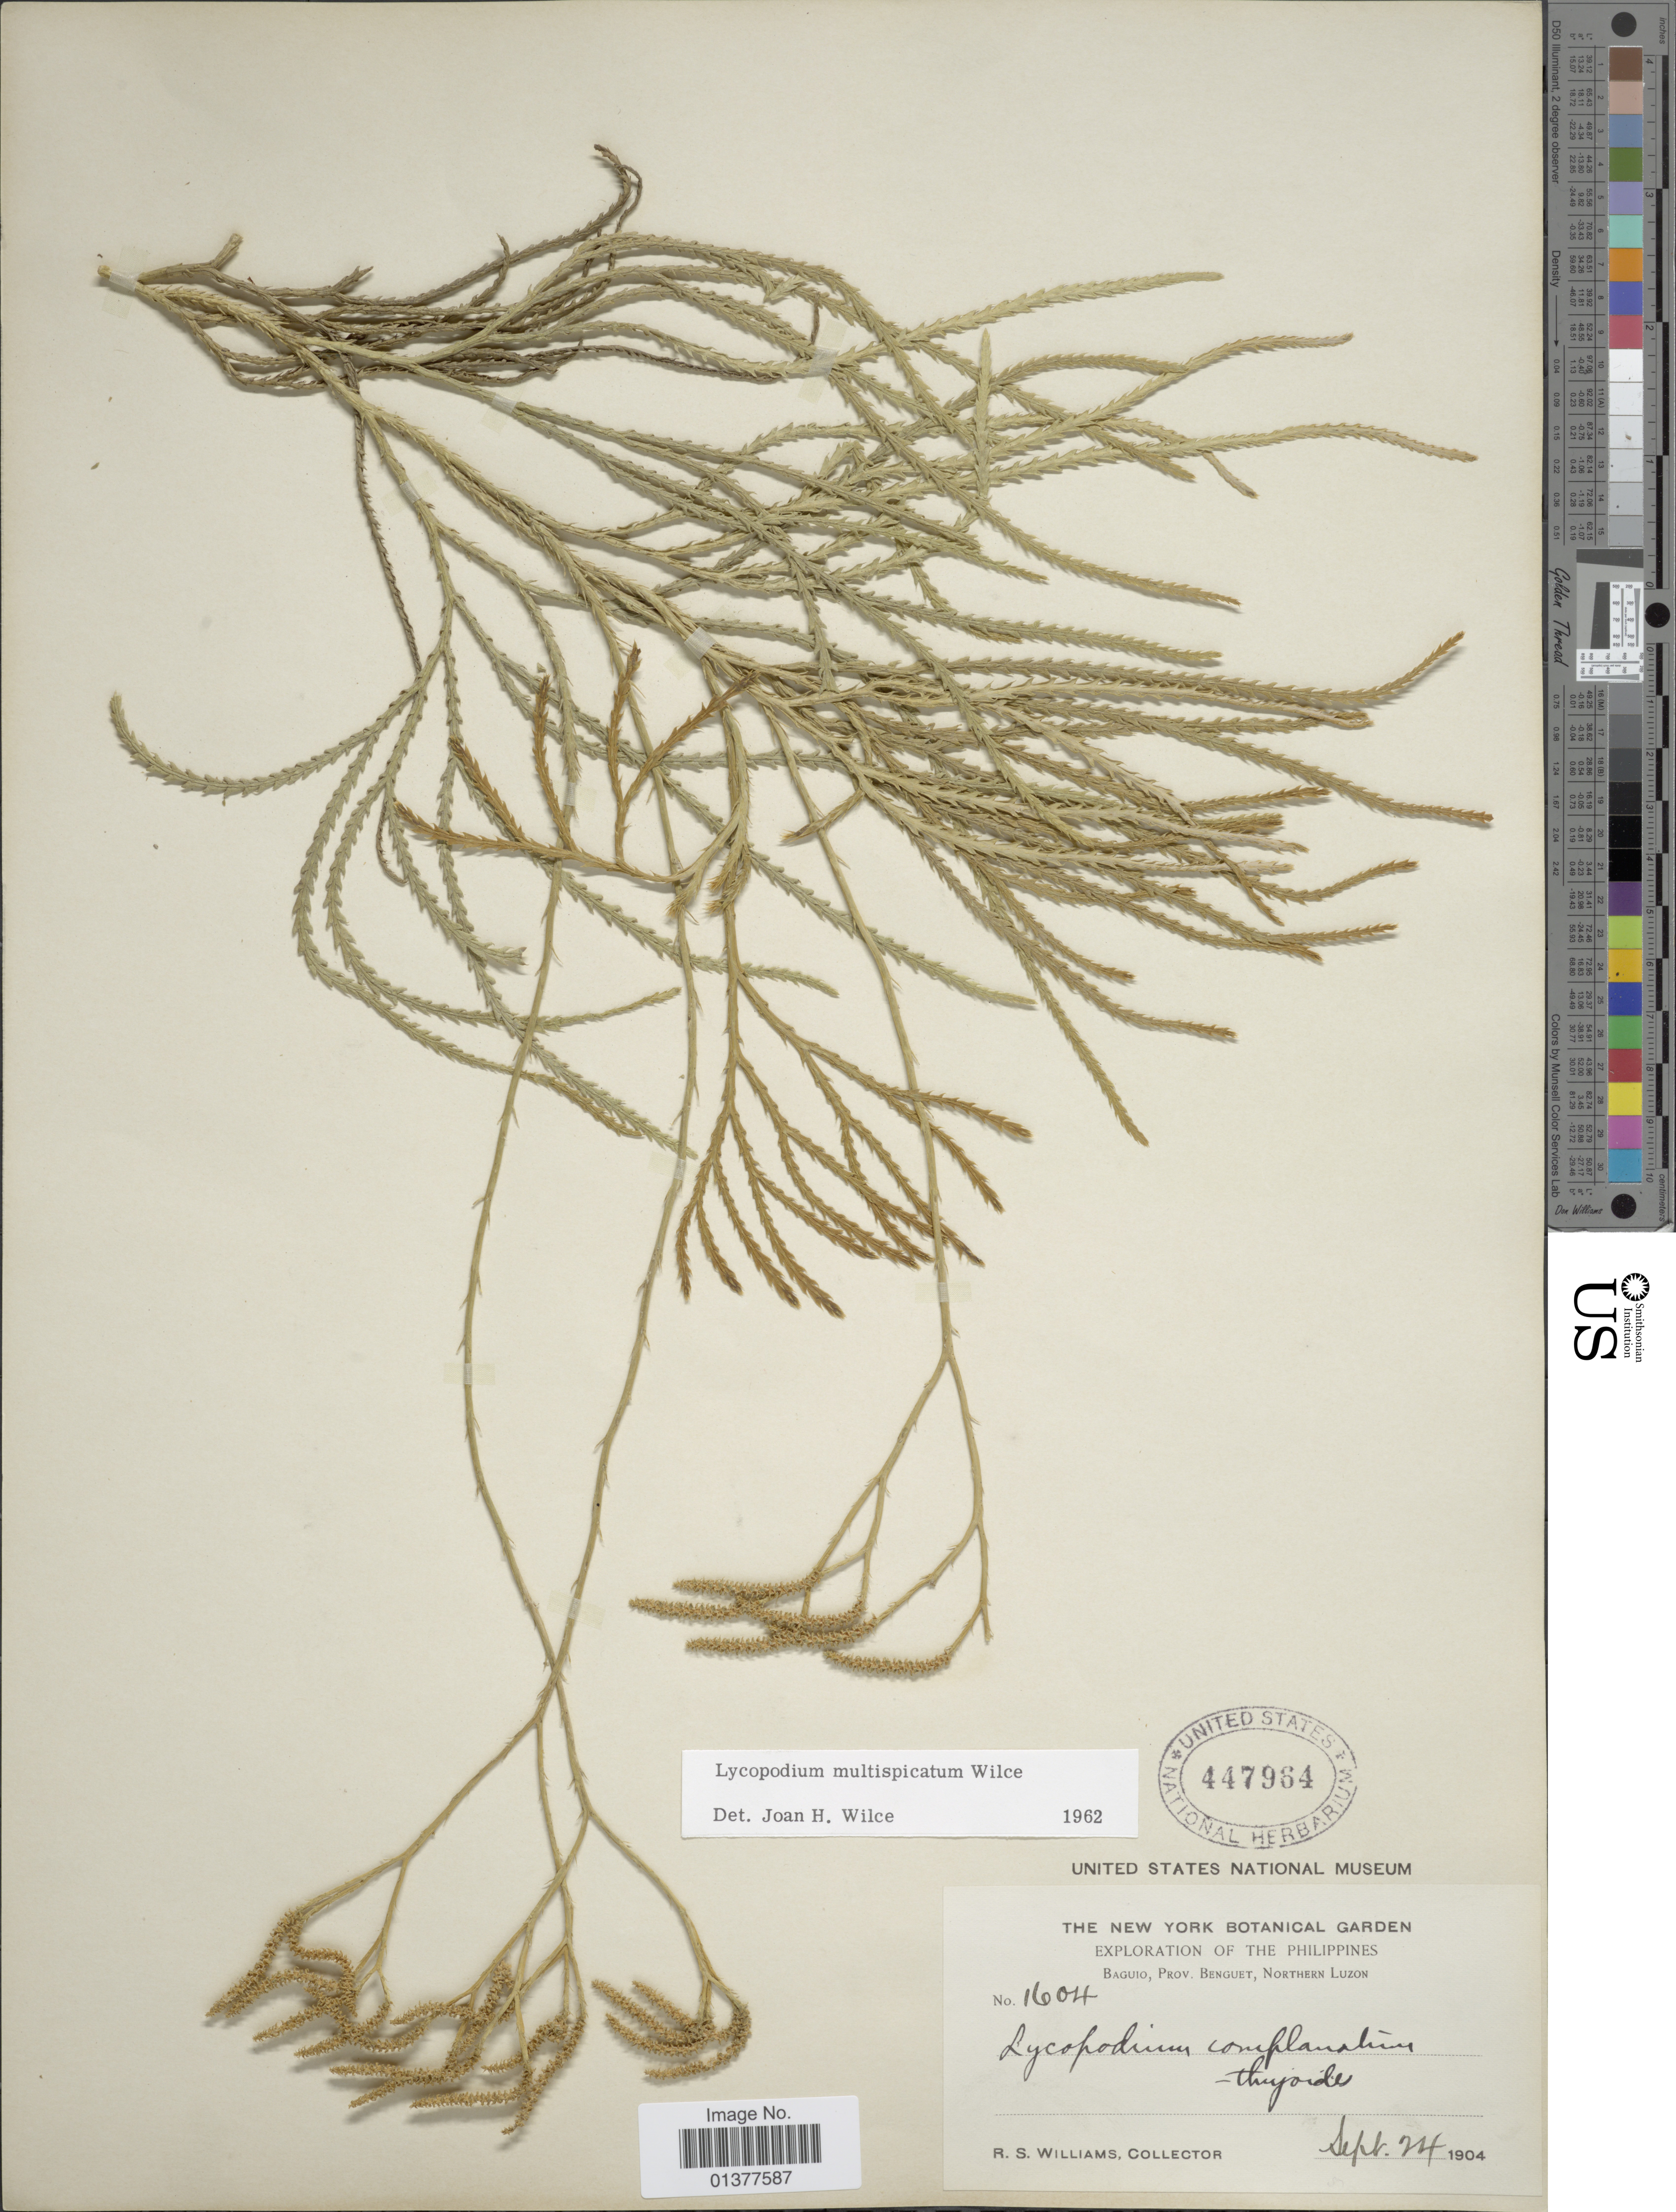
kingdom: Plantae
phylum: Tracheophyta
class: Lycopodiopsida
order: Lycopodiales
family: Lycopodiaceae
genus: Diphasiastrum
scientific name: Diphasiastrum multispicatum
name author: (J.H. Wilce) Holub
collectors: R. S. Williams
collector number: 1604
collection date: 1904-09-24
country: Philippines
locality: Baguio, prov. Benguet, Northern Luzon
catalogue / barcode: US 447964